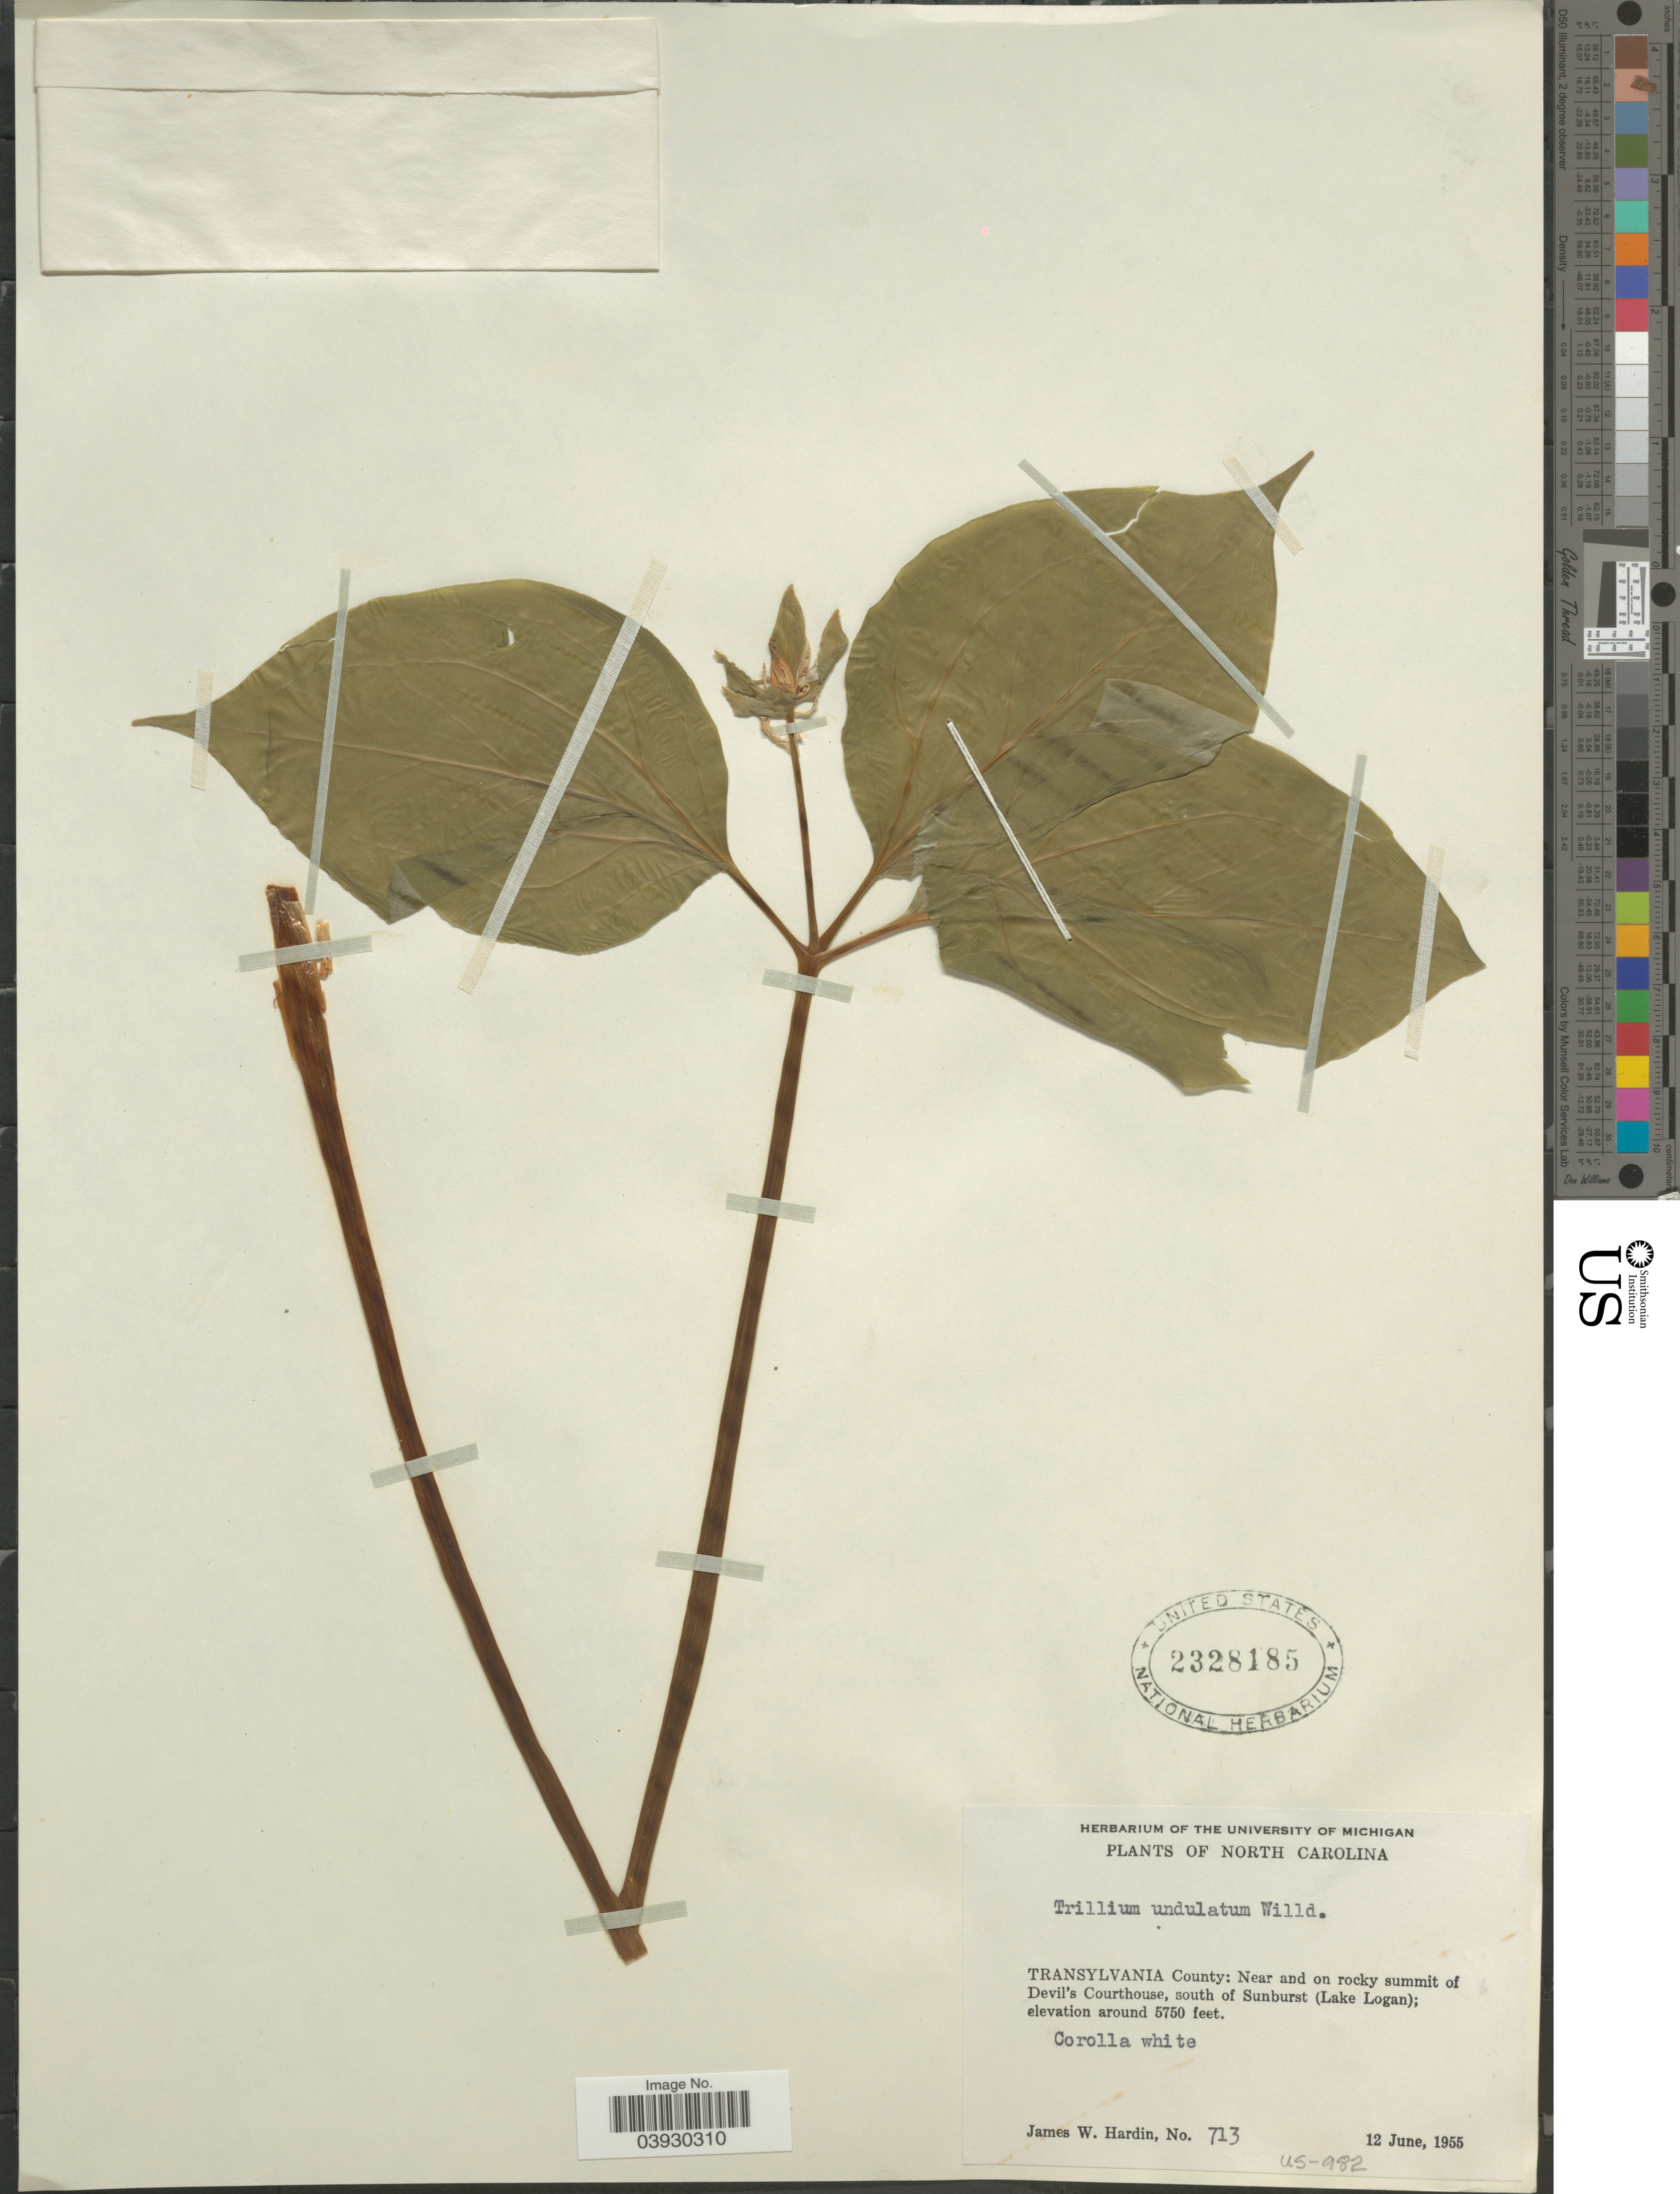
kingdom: Plantae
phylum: Tracheophyta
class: Liliopsida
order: Liliales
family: Melanthiaceae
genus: Trillium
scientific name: Trillium undulatum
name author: Willd.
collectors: J. W. Hardin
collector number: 713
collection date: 1955-06-12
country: United States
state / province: North Carolina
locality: Transylvania County: Near and on rocky summit of Devil's Courthouse, south of Sunburst (Lake Logan).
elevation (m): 1753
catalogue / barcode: US 2328185